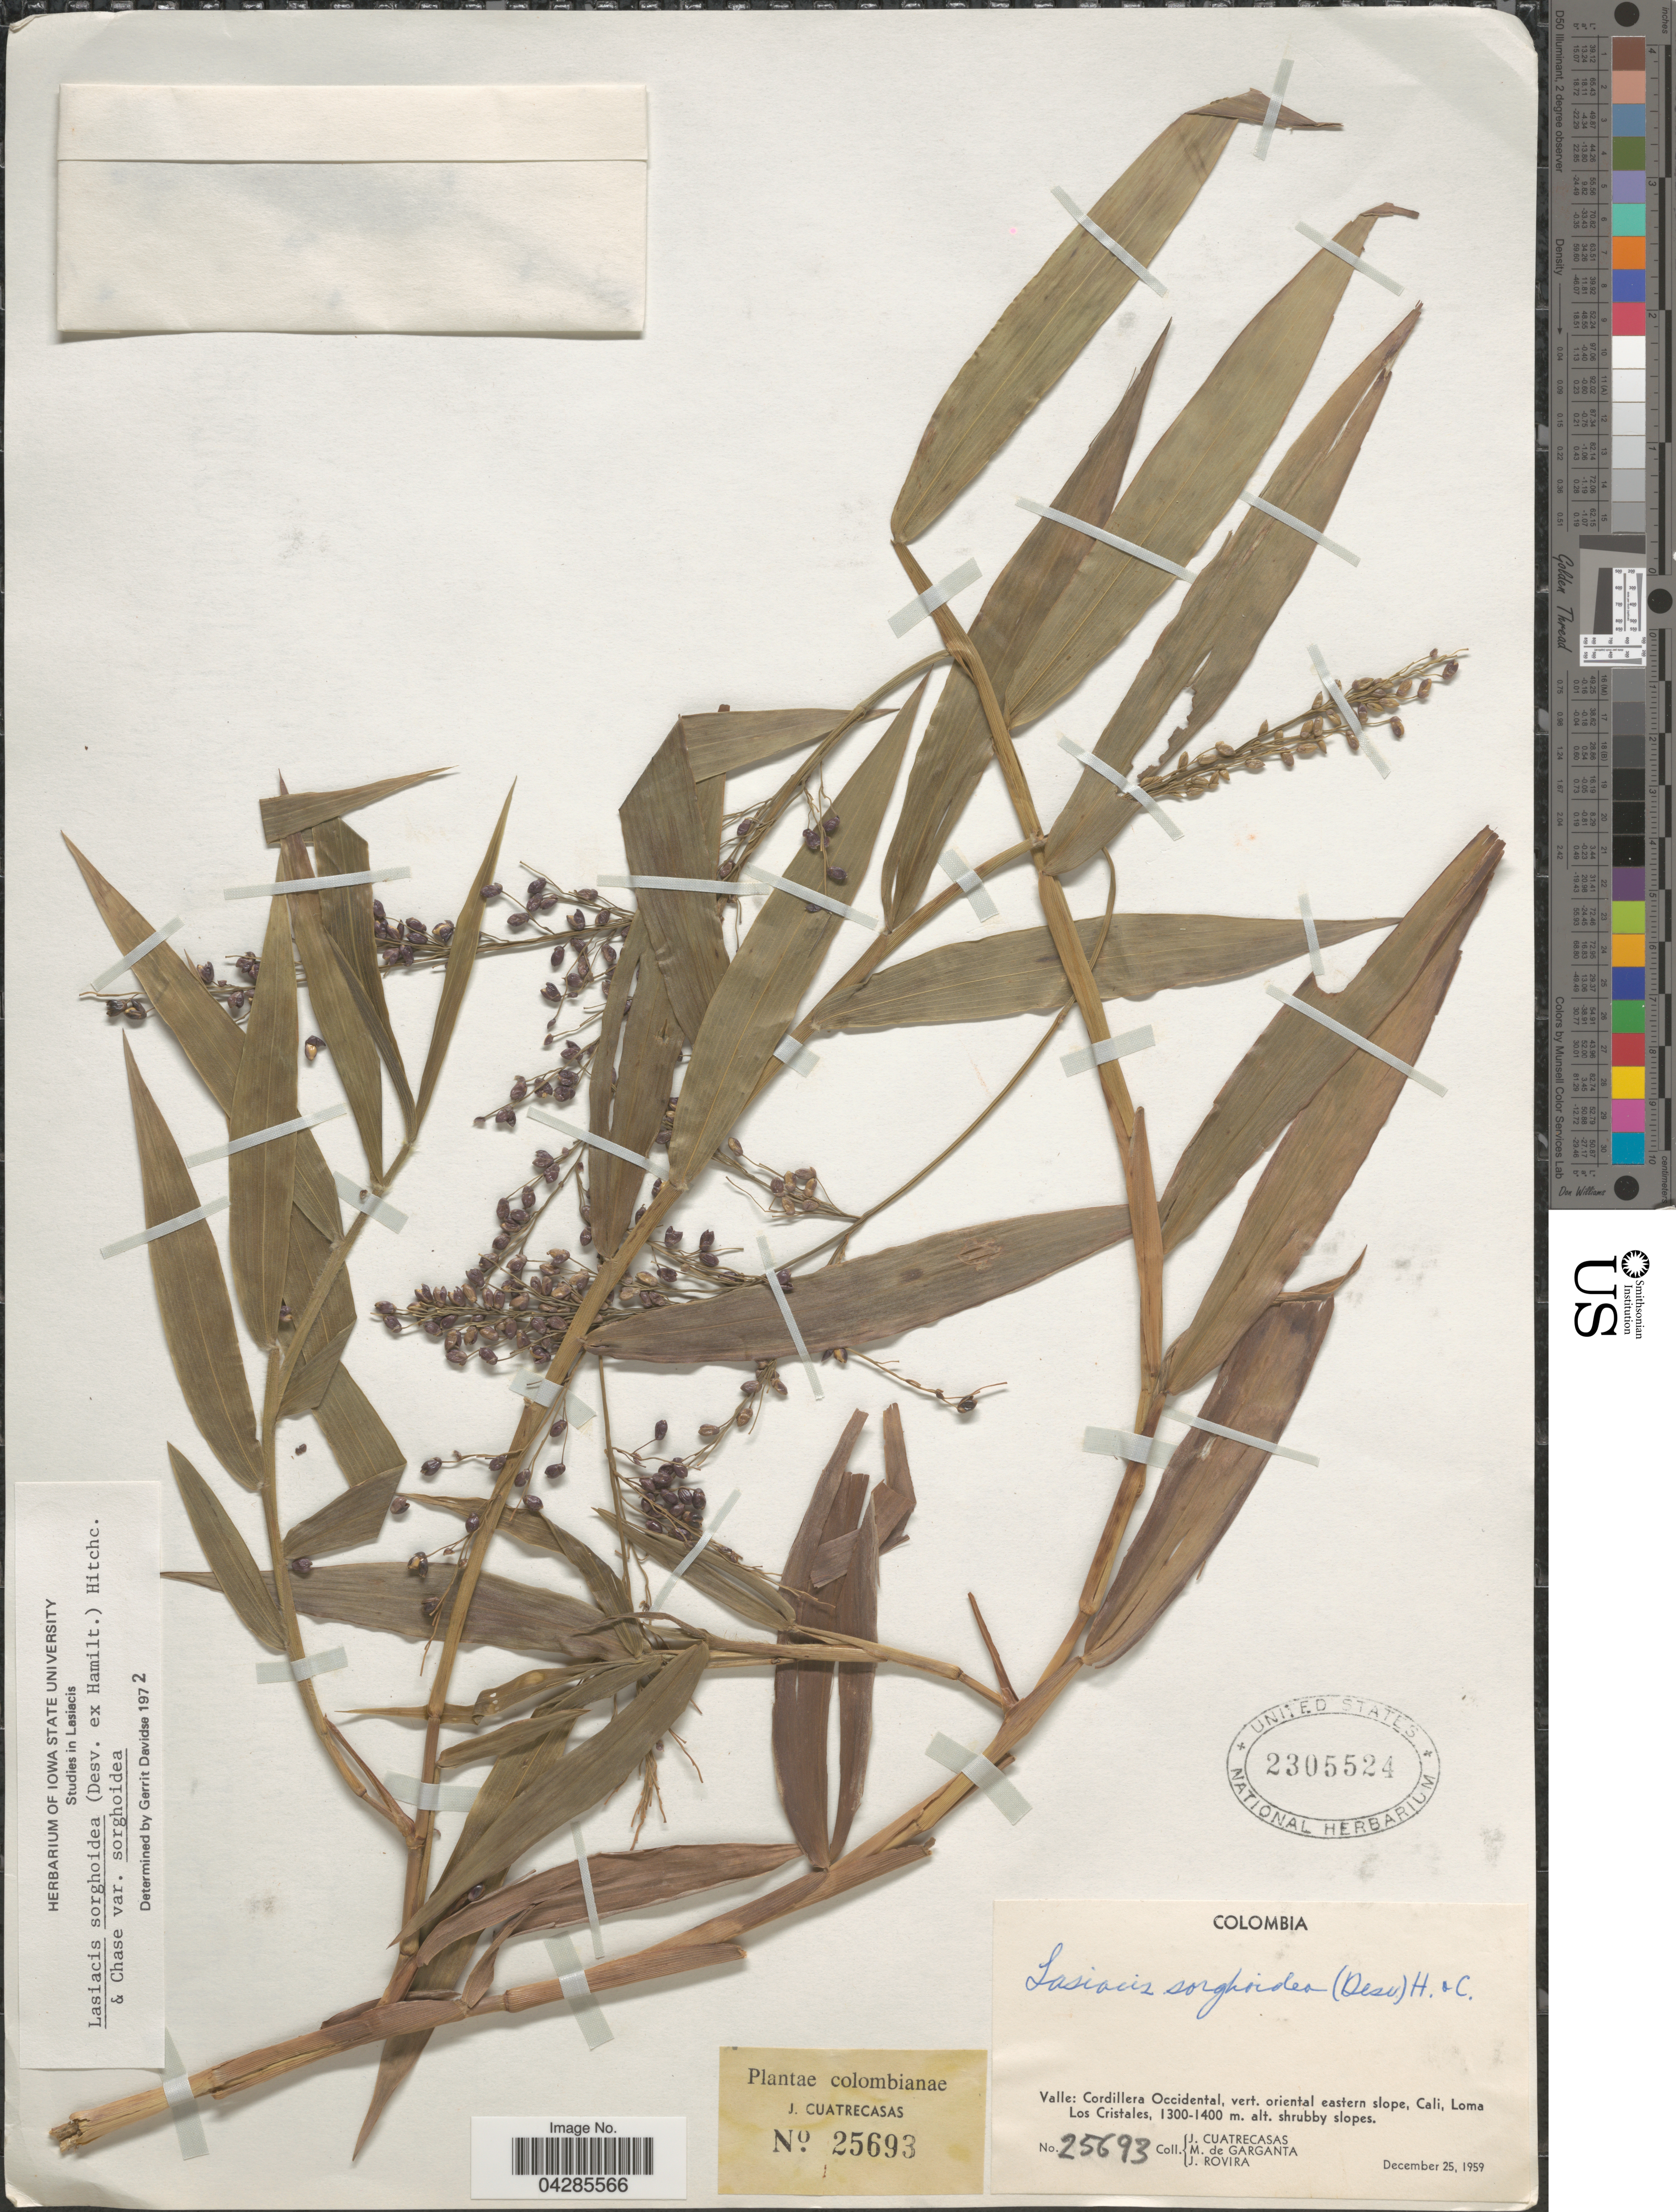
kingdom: Plantae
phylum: Tracheophyta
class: Liliopsida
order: Poales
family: Poaceae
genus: Lasiacis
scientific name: Lasiacis sorghoidea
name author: (Desv. ex Ham.) Hitchc. & Chase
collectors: J. Cuatrecasas, M. Garganta & J. Rovira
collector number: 25693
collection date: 1959-12-25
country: Colombia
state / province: Valle del Cauca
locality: Valle: Cordillera Occidental, vert. oriental eastern slope, Cali, Loma Los Cristales.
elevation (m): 1300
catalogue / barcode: US 2305524